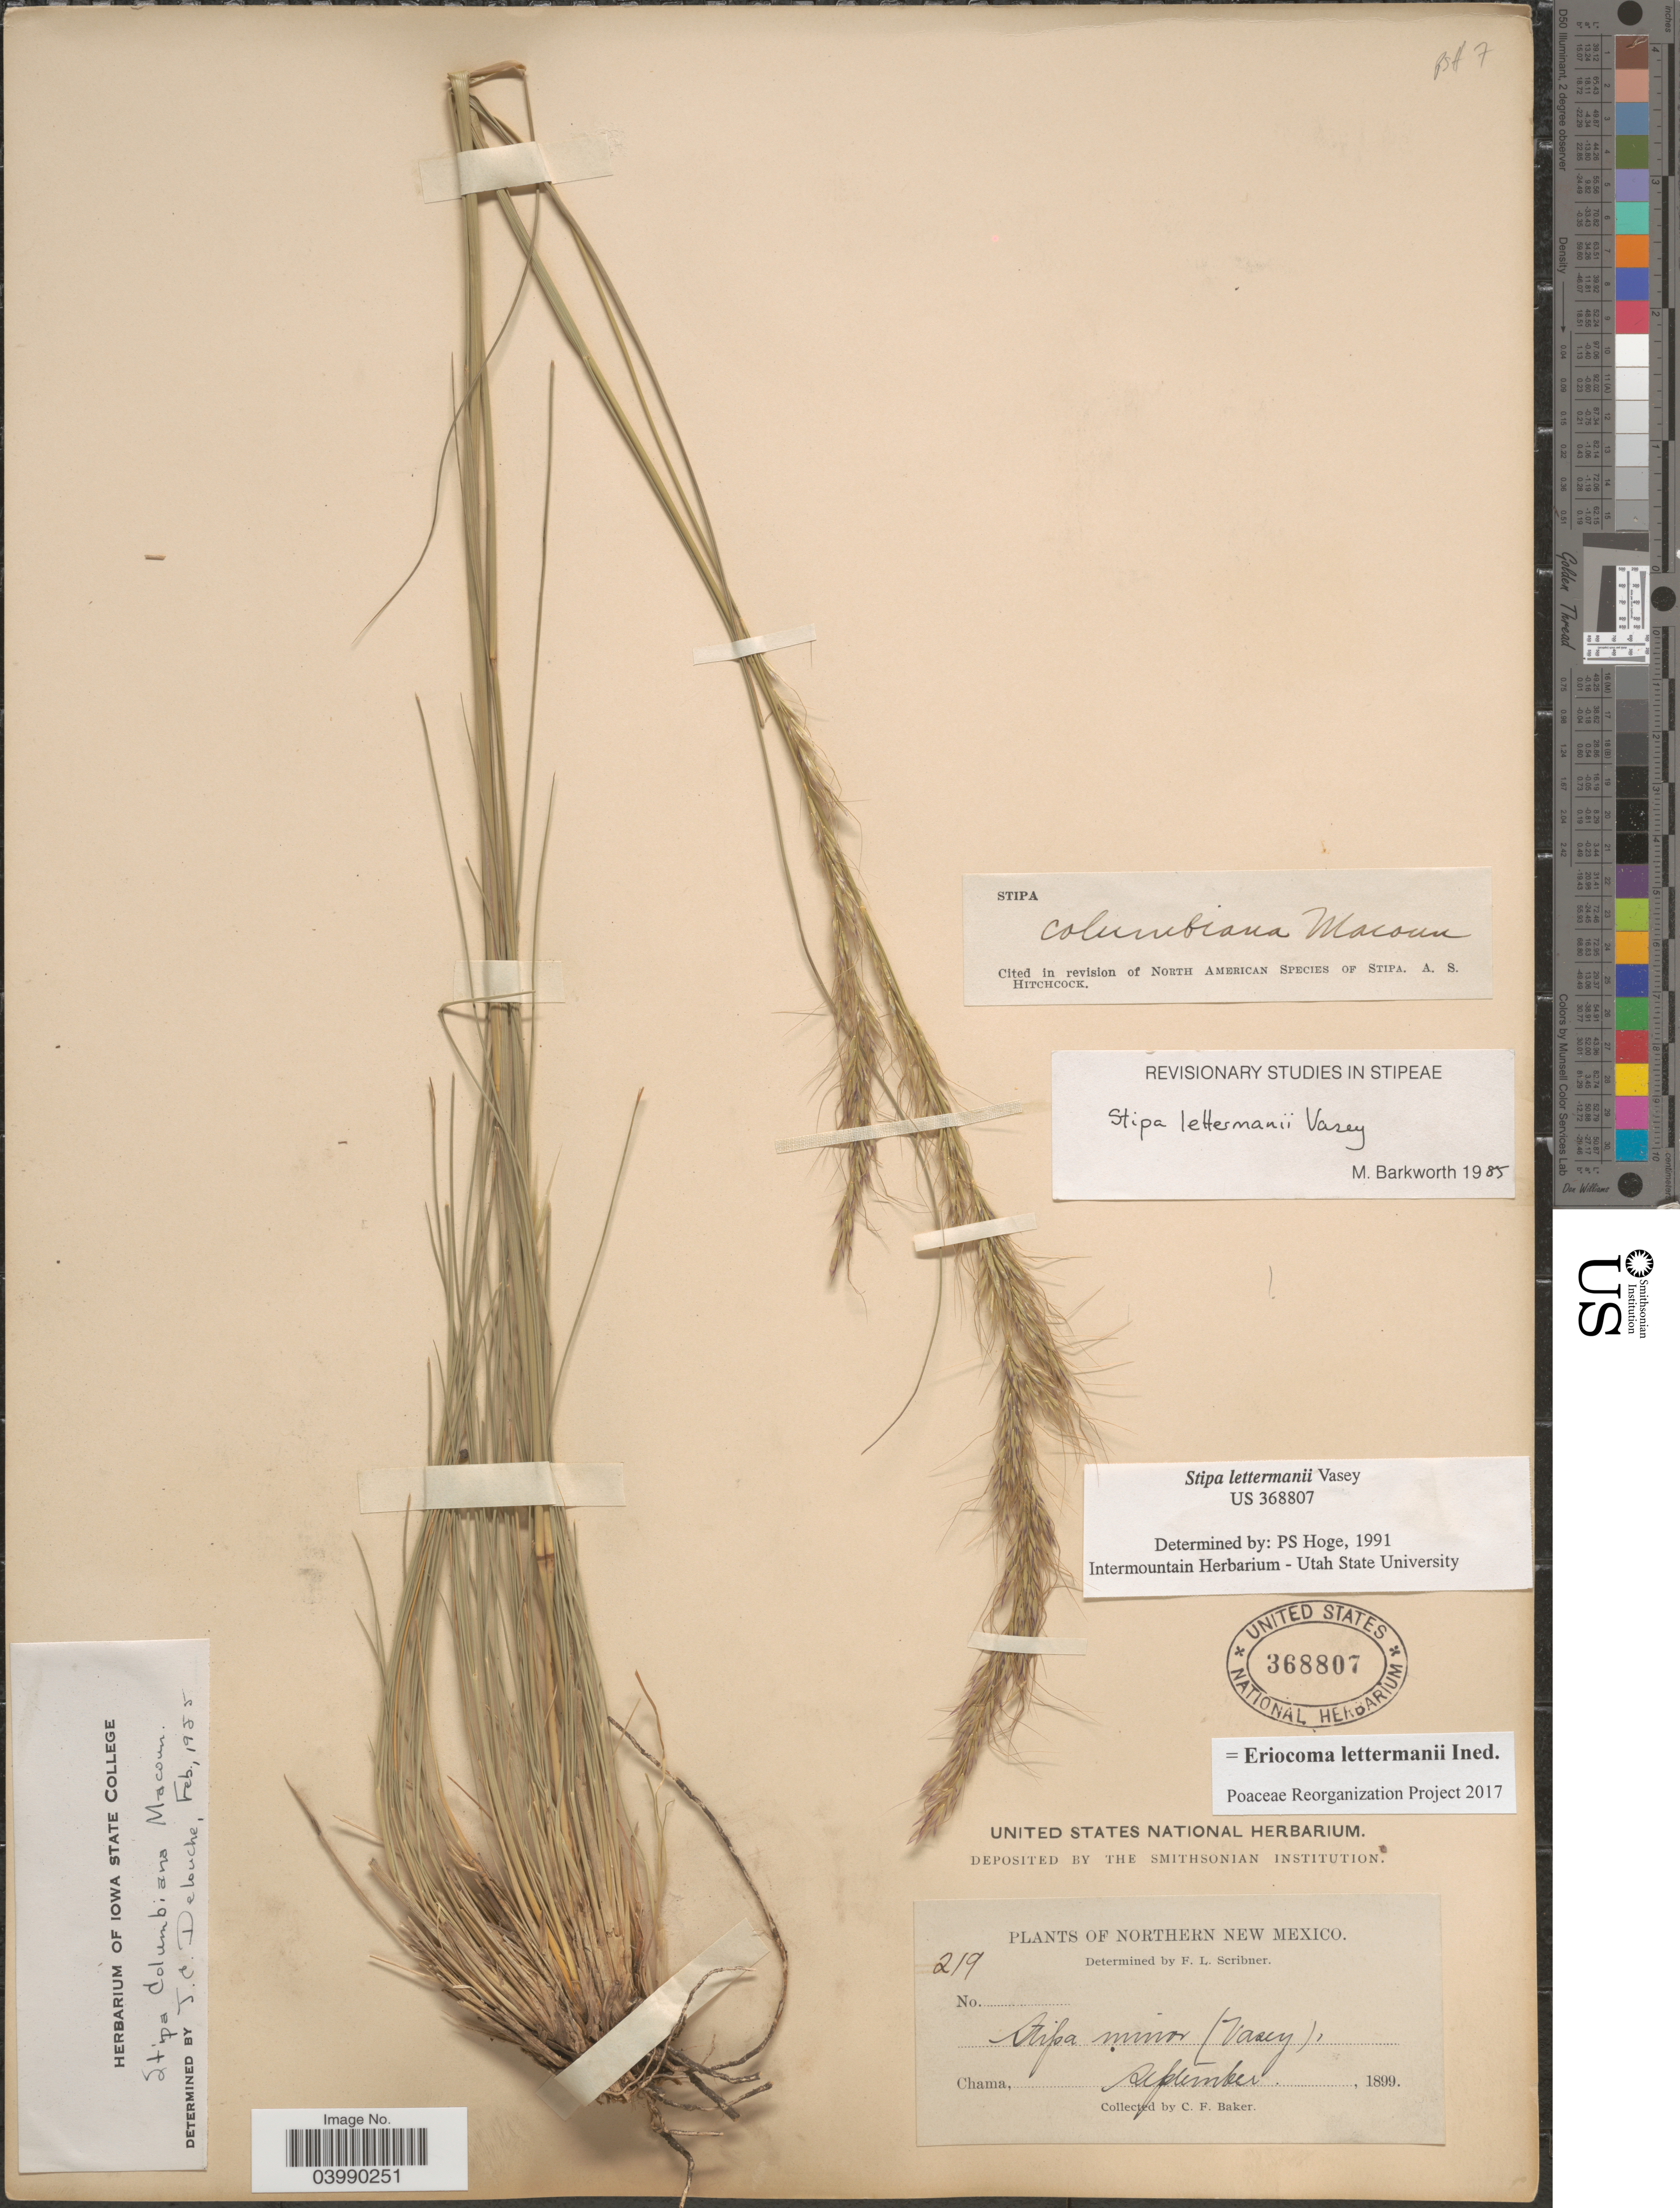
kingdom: Plantae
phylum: Tracheophyta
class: Liliopsida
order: Poales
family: Poaceae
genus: Eriocoma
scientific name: Eriocoma lettermanii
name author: (Vasey) Romasch.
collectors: C. F. Baker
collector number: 219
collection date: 1899-09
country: United States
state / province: New Mexico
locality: Northern New Mexico. Chama.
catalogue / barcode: US 368807